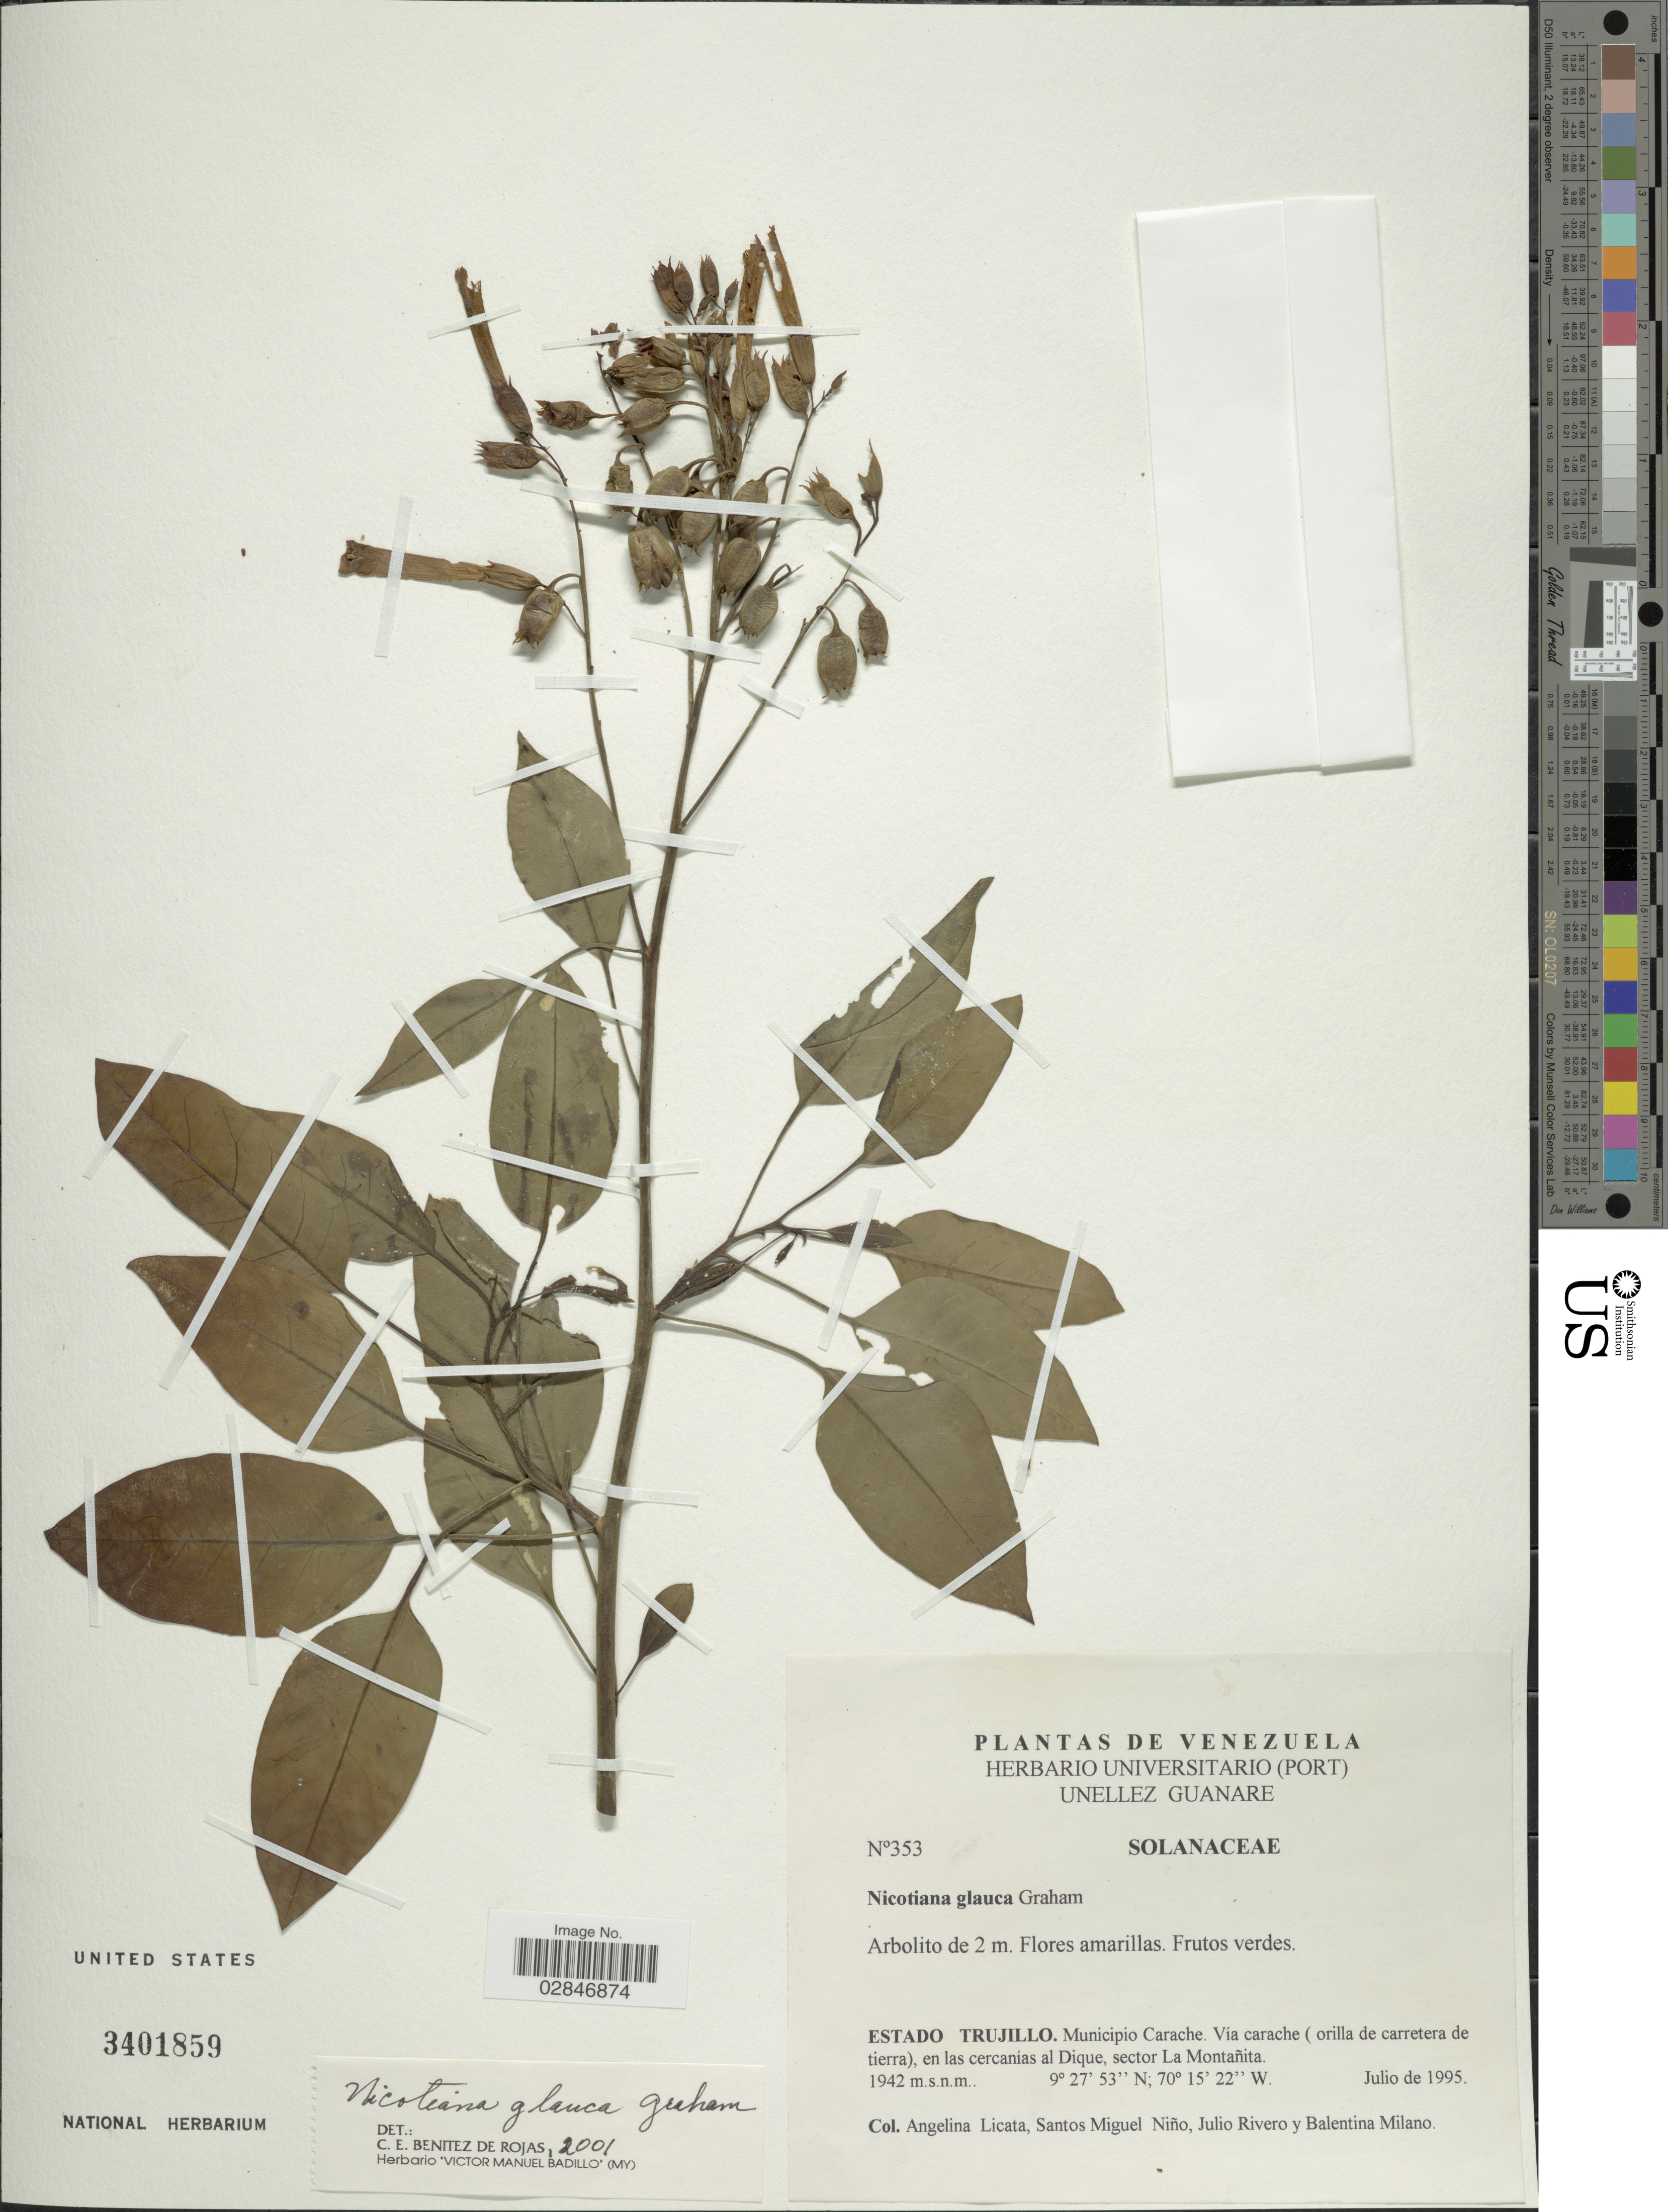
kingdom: Plantae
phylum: Tracheophyta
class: Magnoliopsida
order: Solanales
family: Solanaceae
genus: Nicotiana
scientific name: Nicotiana glauca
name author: Graham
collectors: A. Licata, S. M. Niño, J. Rivero & B. Milano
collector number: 353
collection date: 1995-07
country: Venezuela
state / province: Trujillo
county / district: Carache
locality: Vía carache (orilla de carretera de tierra), en las cercanías al Dique, sector La Montañita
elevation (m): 1942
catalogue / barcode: US 3401859